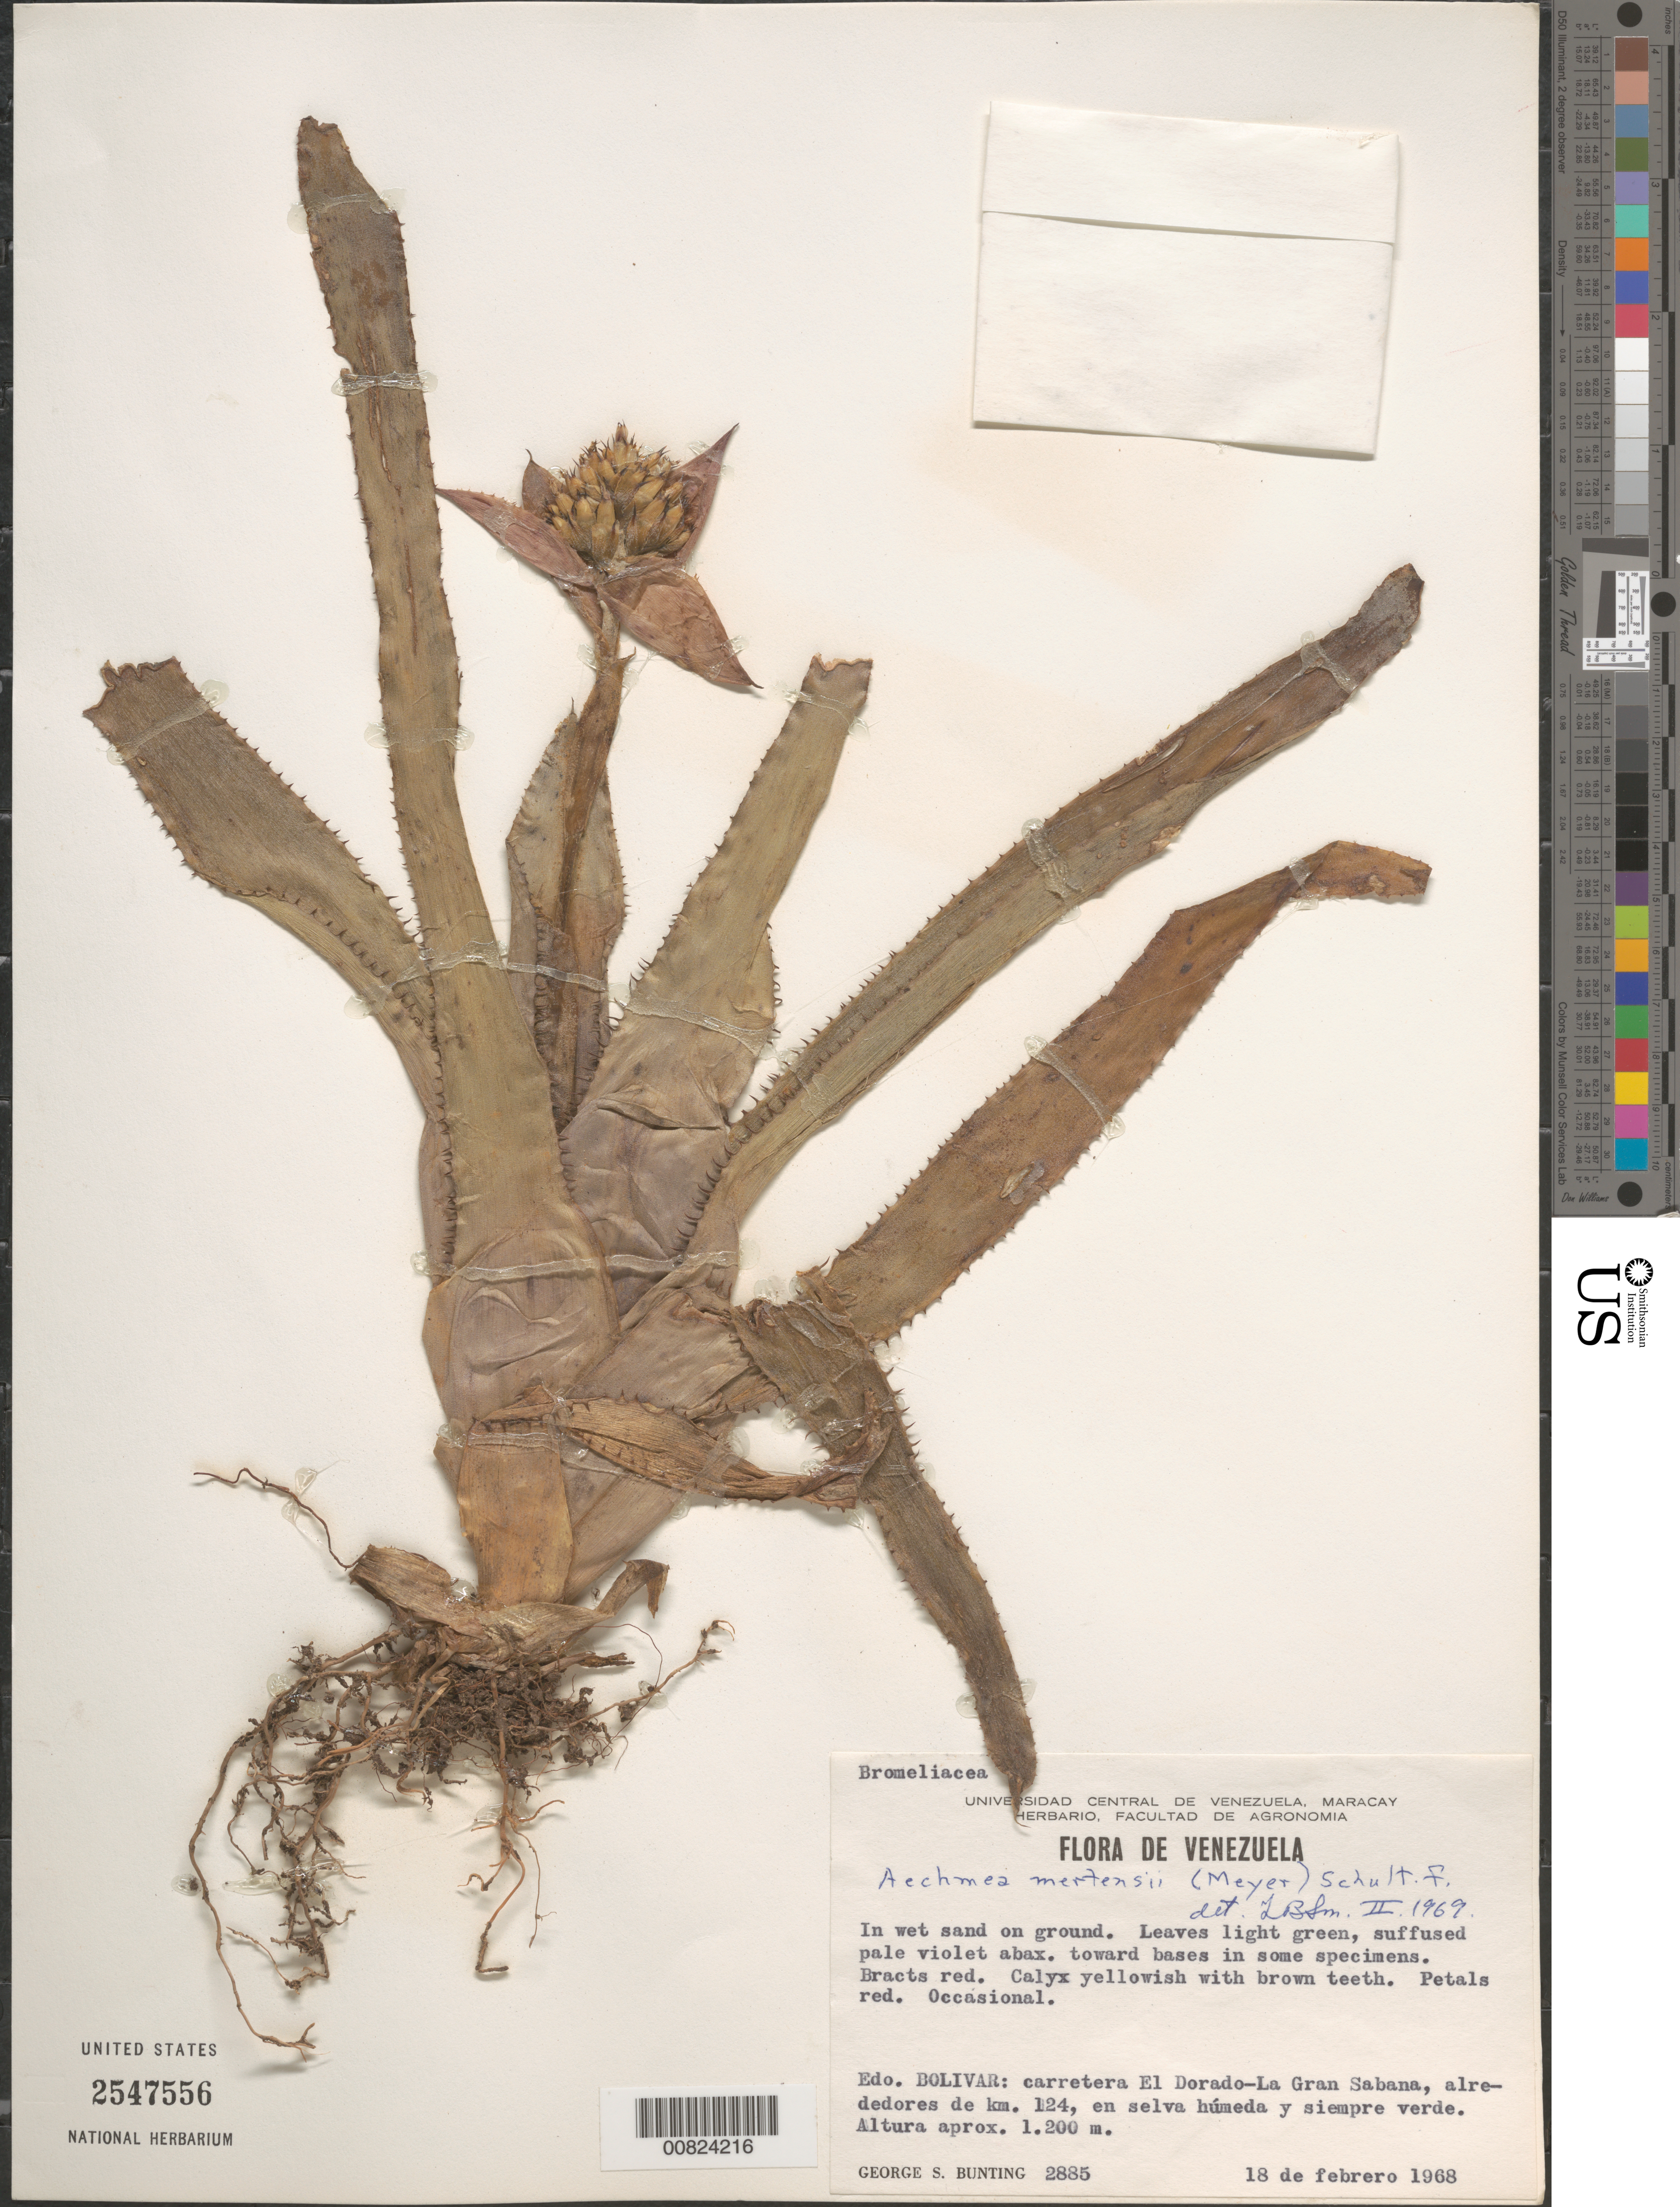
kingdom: Plantae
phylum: Tracheophyta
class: Liliopsida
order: Poales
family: Bromeliaceae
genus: Aechmea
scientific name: Aechmea mertensii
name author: (G. Mey.) Schult. & Schult. f.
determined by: Smith, Lyman B., (US), NMNH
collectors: G. S. Bunting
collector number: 2885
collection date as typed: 18-Feb-68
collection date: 1968-02-18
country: Venezuela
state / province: Bolívar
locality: El Dorado-La Gran Sabana road, km 124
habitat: Selva húmeda y siempre verde; in wet sand on ground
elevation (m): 1200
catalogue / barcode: US 2547556